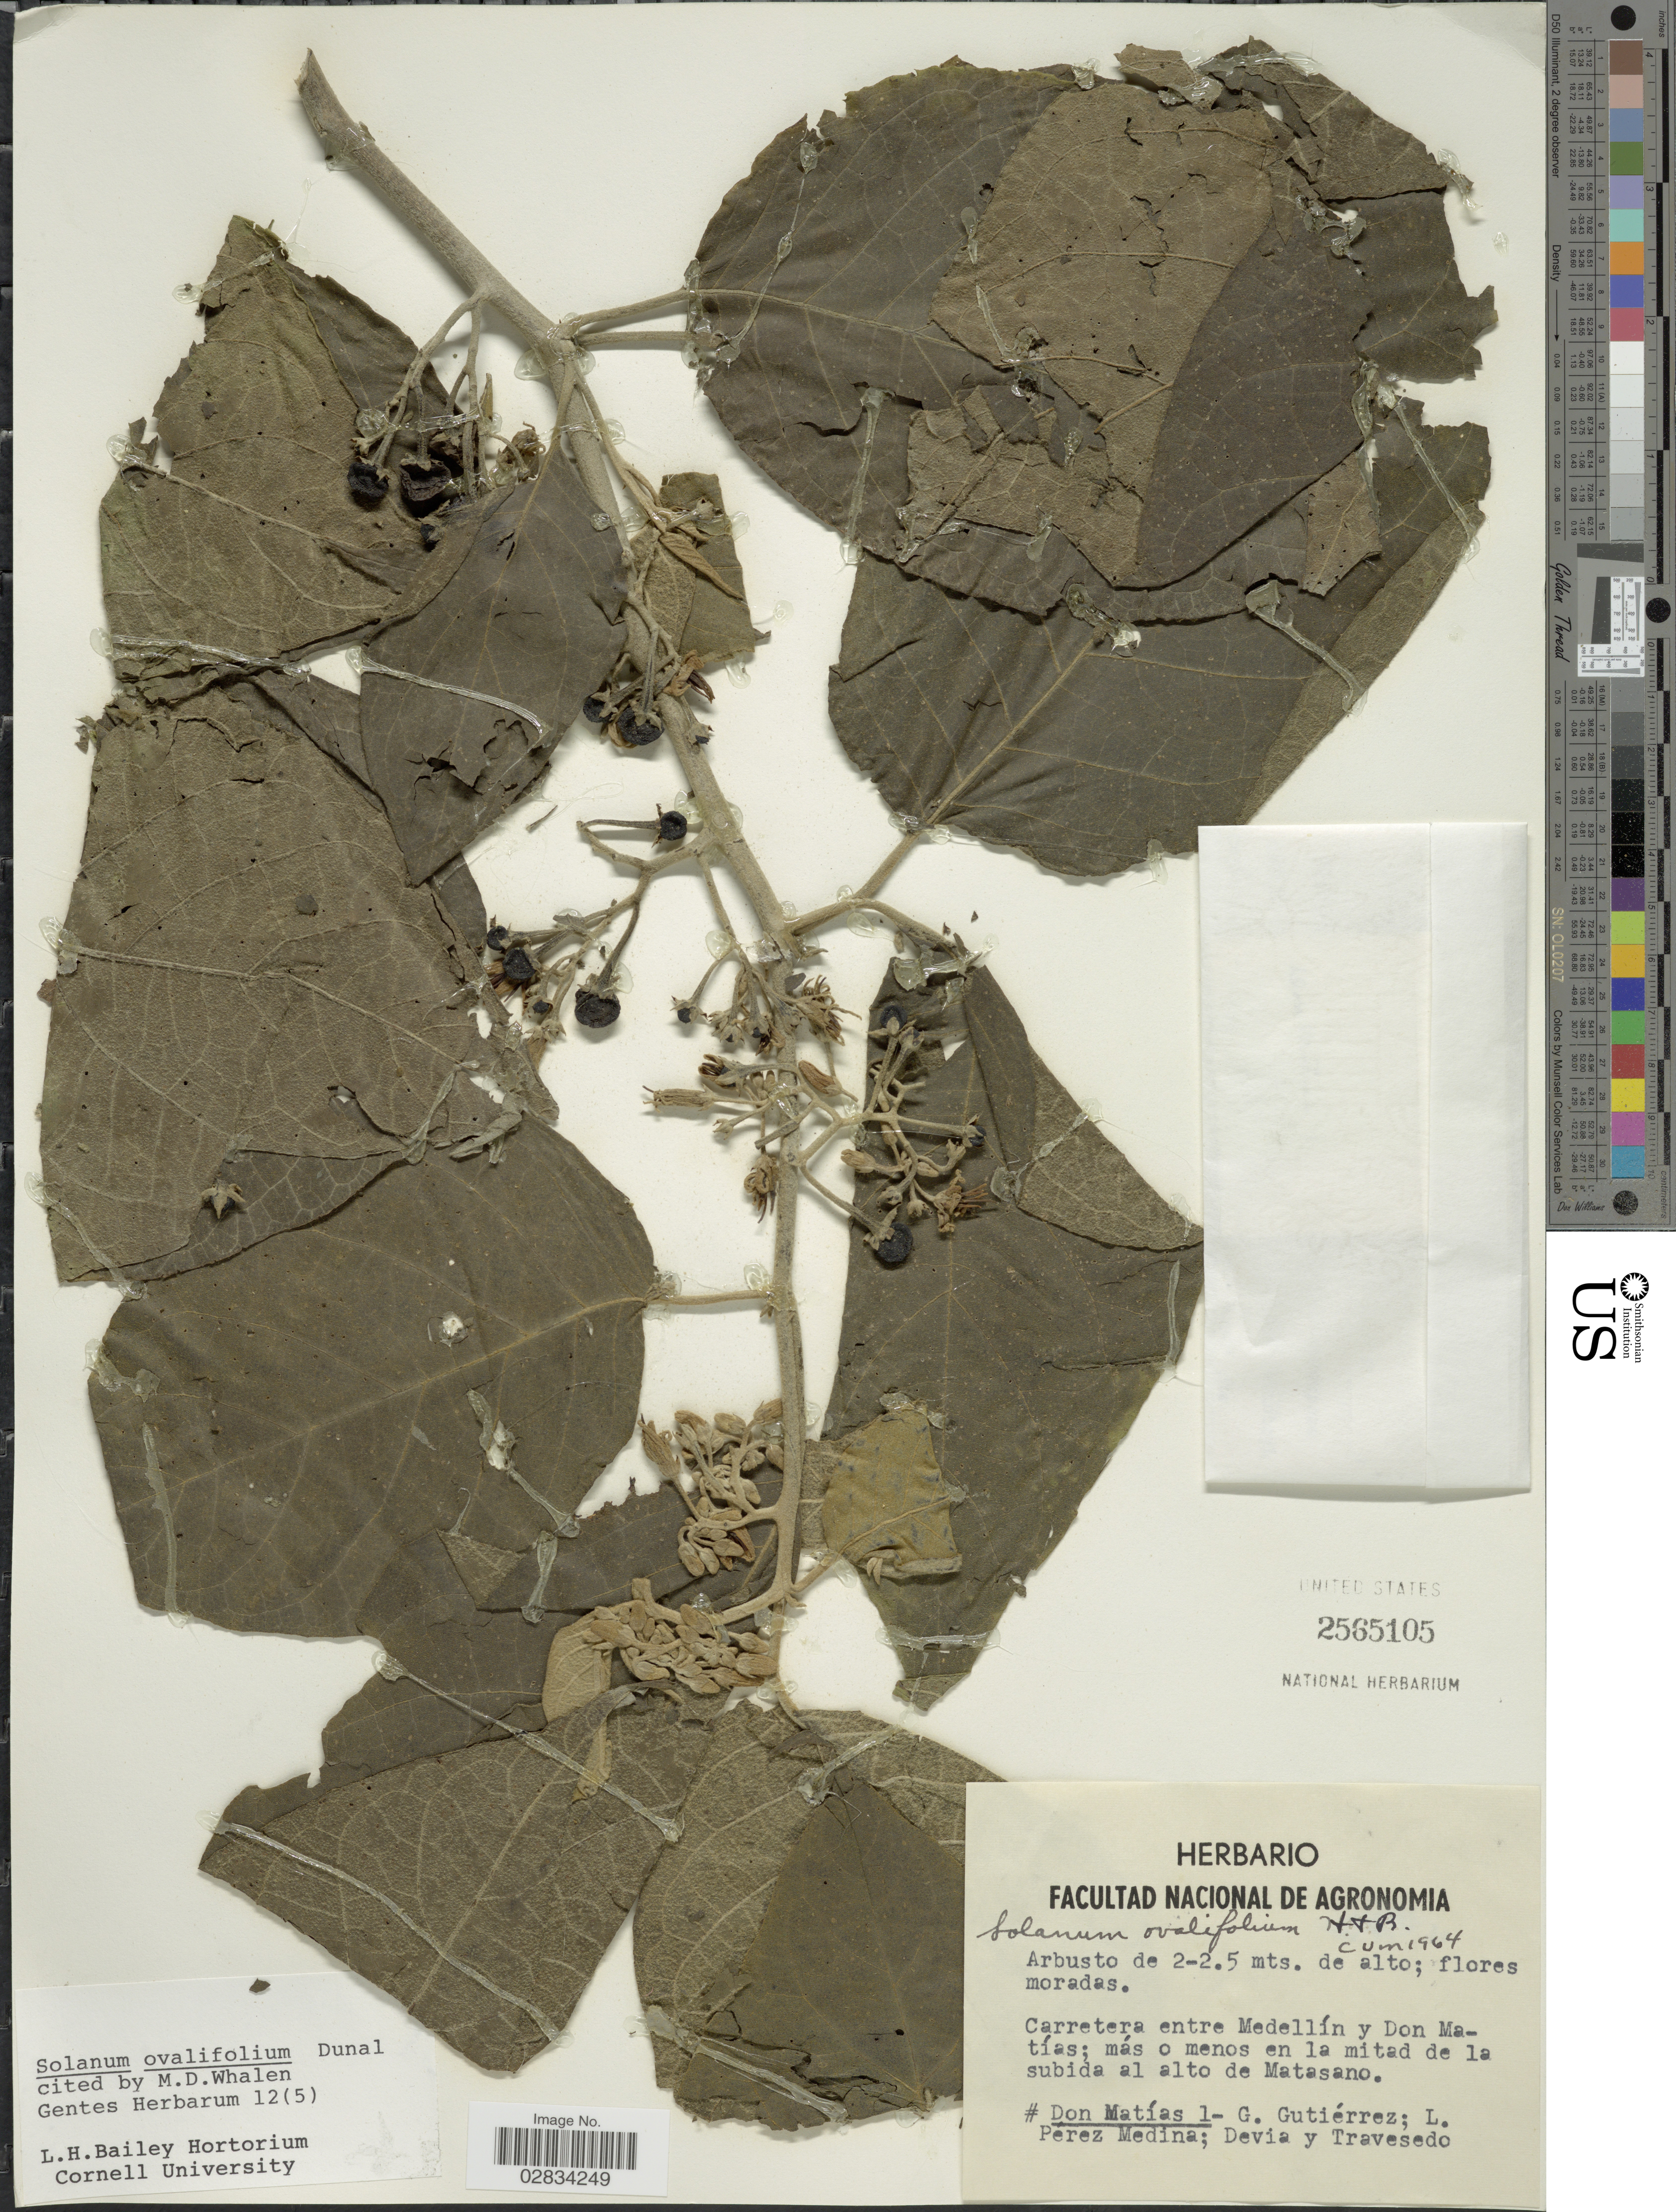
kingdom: Plantae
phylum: Tracheophyta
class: Magnoliopsida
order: Solanales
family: Solanaceae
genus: Solanum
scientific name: Solanum ovalifolium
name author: Dunal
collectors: D. Matias, G. Gutiérrez, L. Pérez-Medina, -. Devia & Travesedo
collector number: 1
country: Colombia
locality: Carretera entre Medellín y Don Matías; más o menos en la mitad de la subida al alto de Matasano.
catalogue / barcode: US 2565105